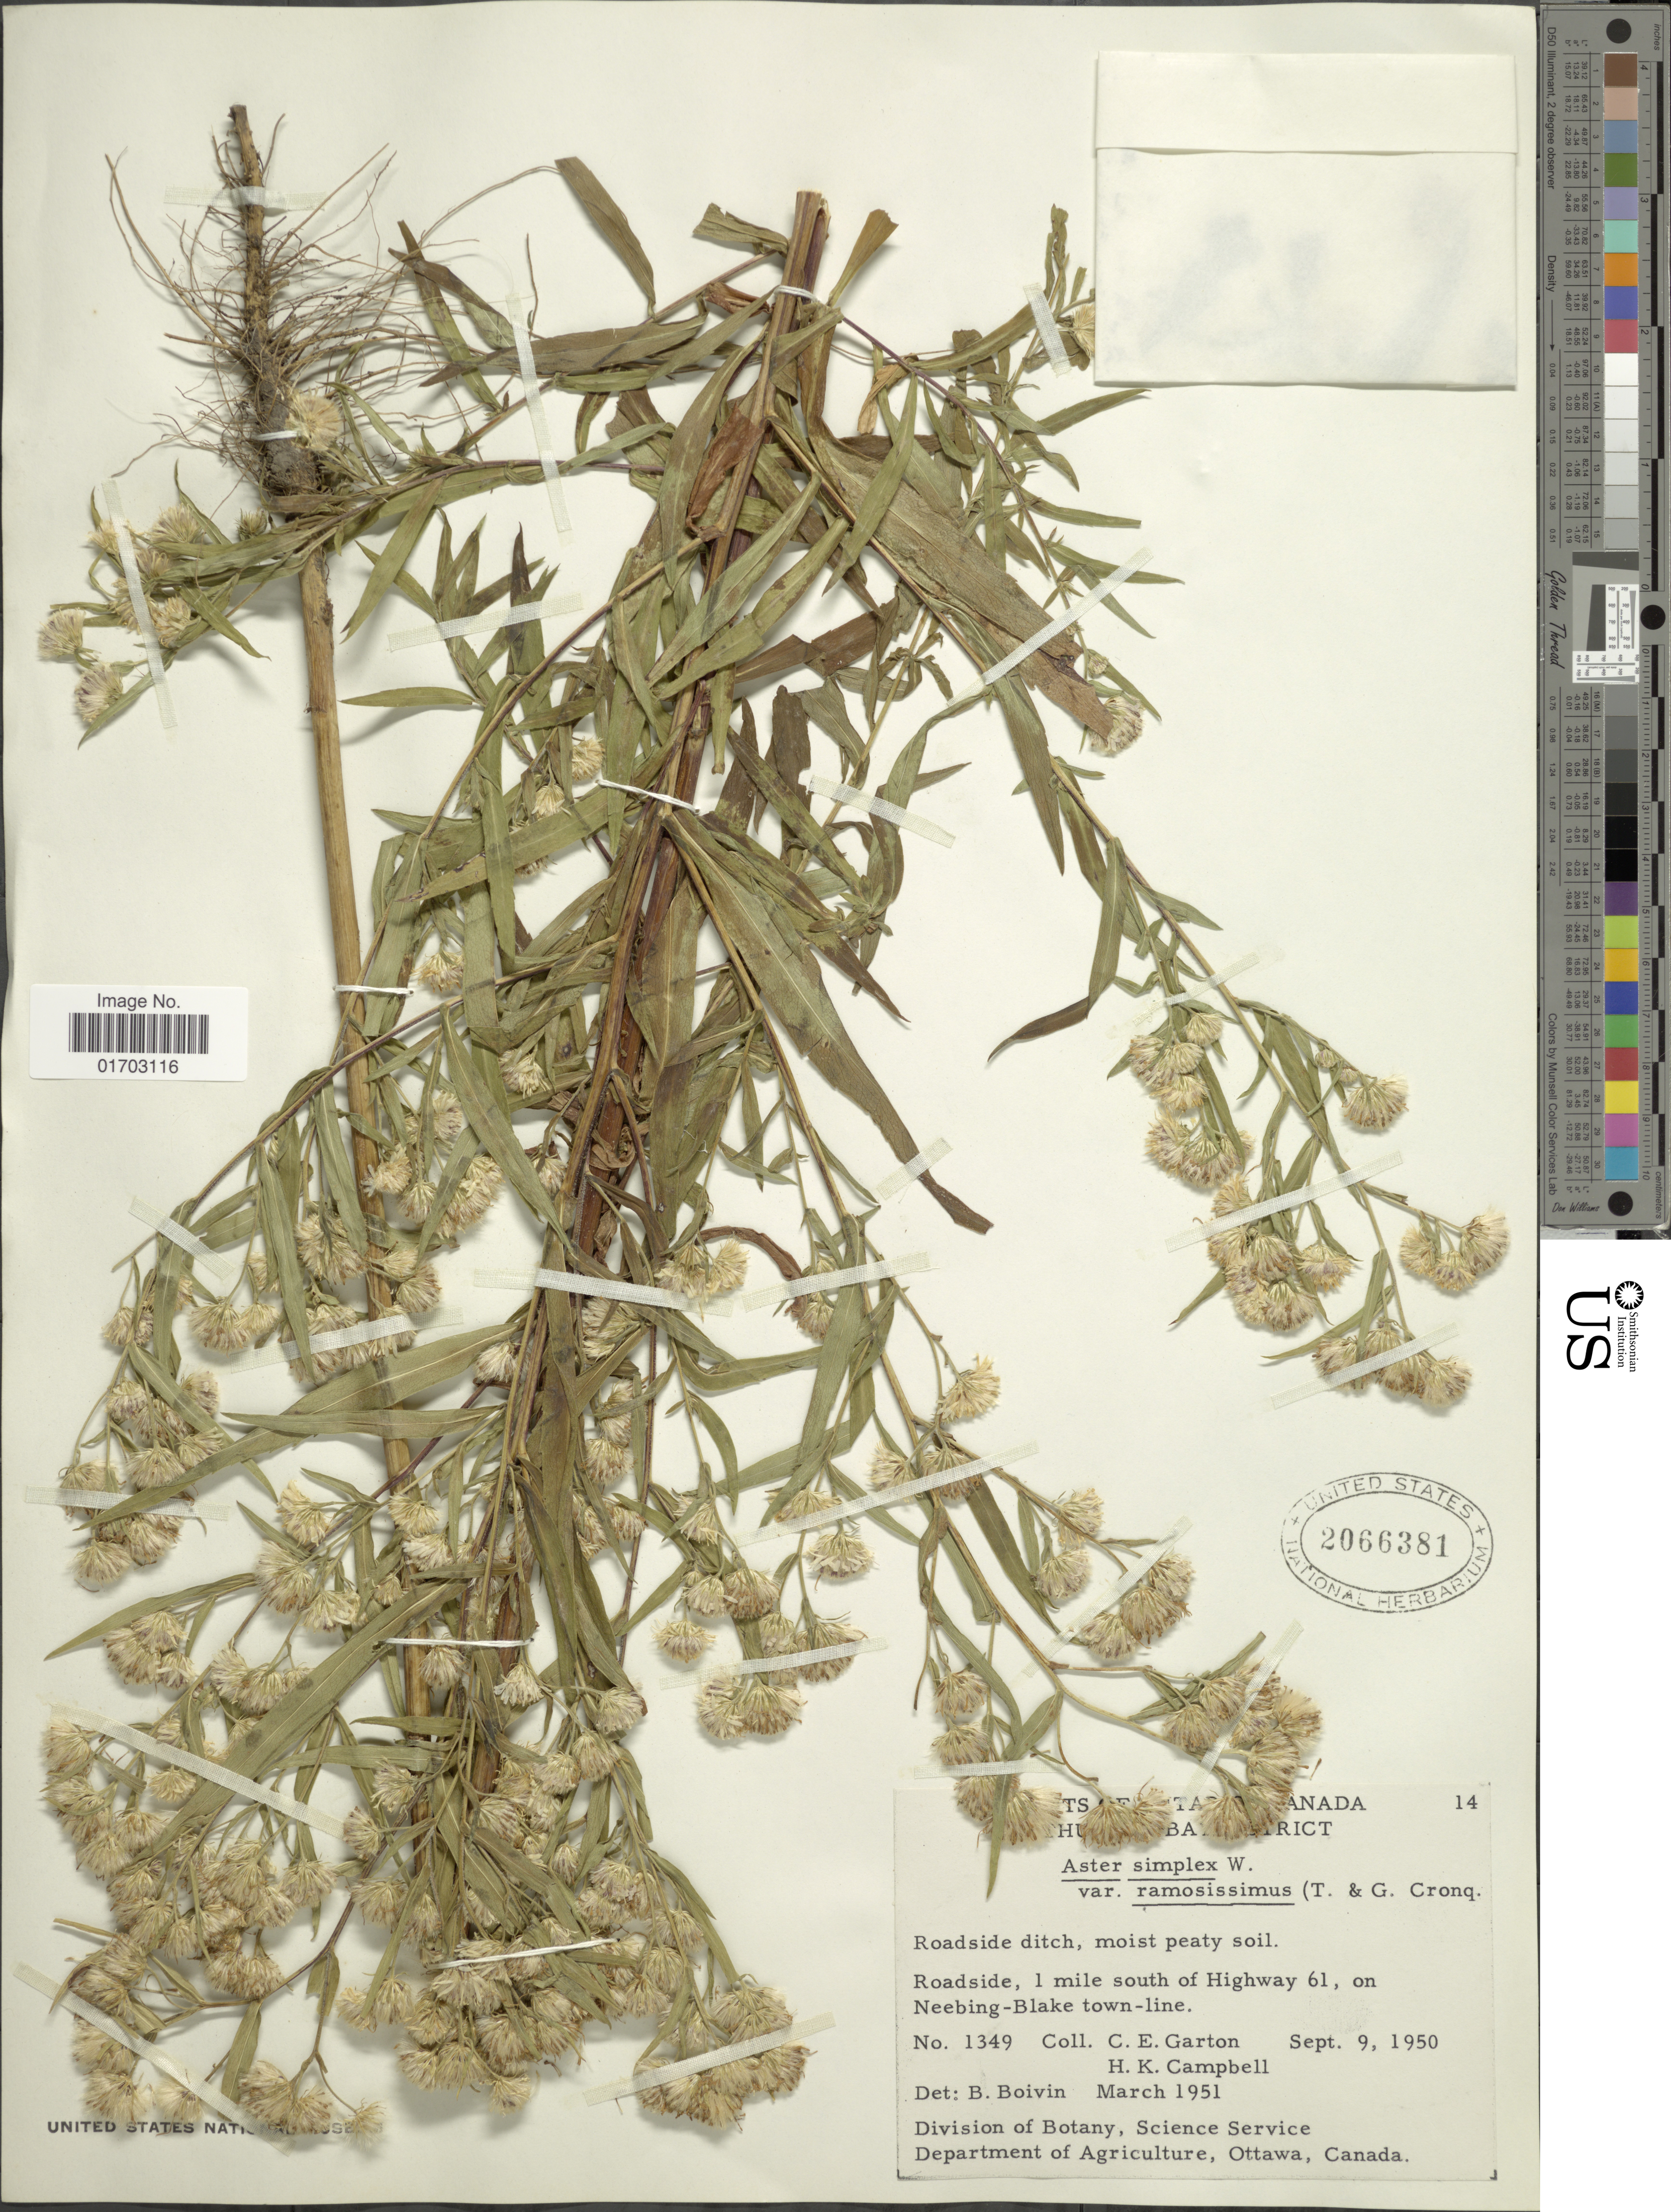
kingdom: Plantae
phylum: Tracheophyta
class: Magnoliopsida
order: Asterales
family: Asteraceae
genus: Symphyotrichum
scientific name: Symphyotrichum simplex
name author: (Willd.) Á. Löve & D. Löve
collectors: C. E. Garton & H. K. Campbell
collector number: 1349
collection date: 1950-09-09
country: Canada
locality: Roadside, 1 miles south of Highway 61, on Neebing-Blake town-line.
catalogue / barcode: US 2066381